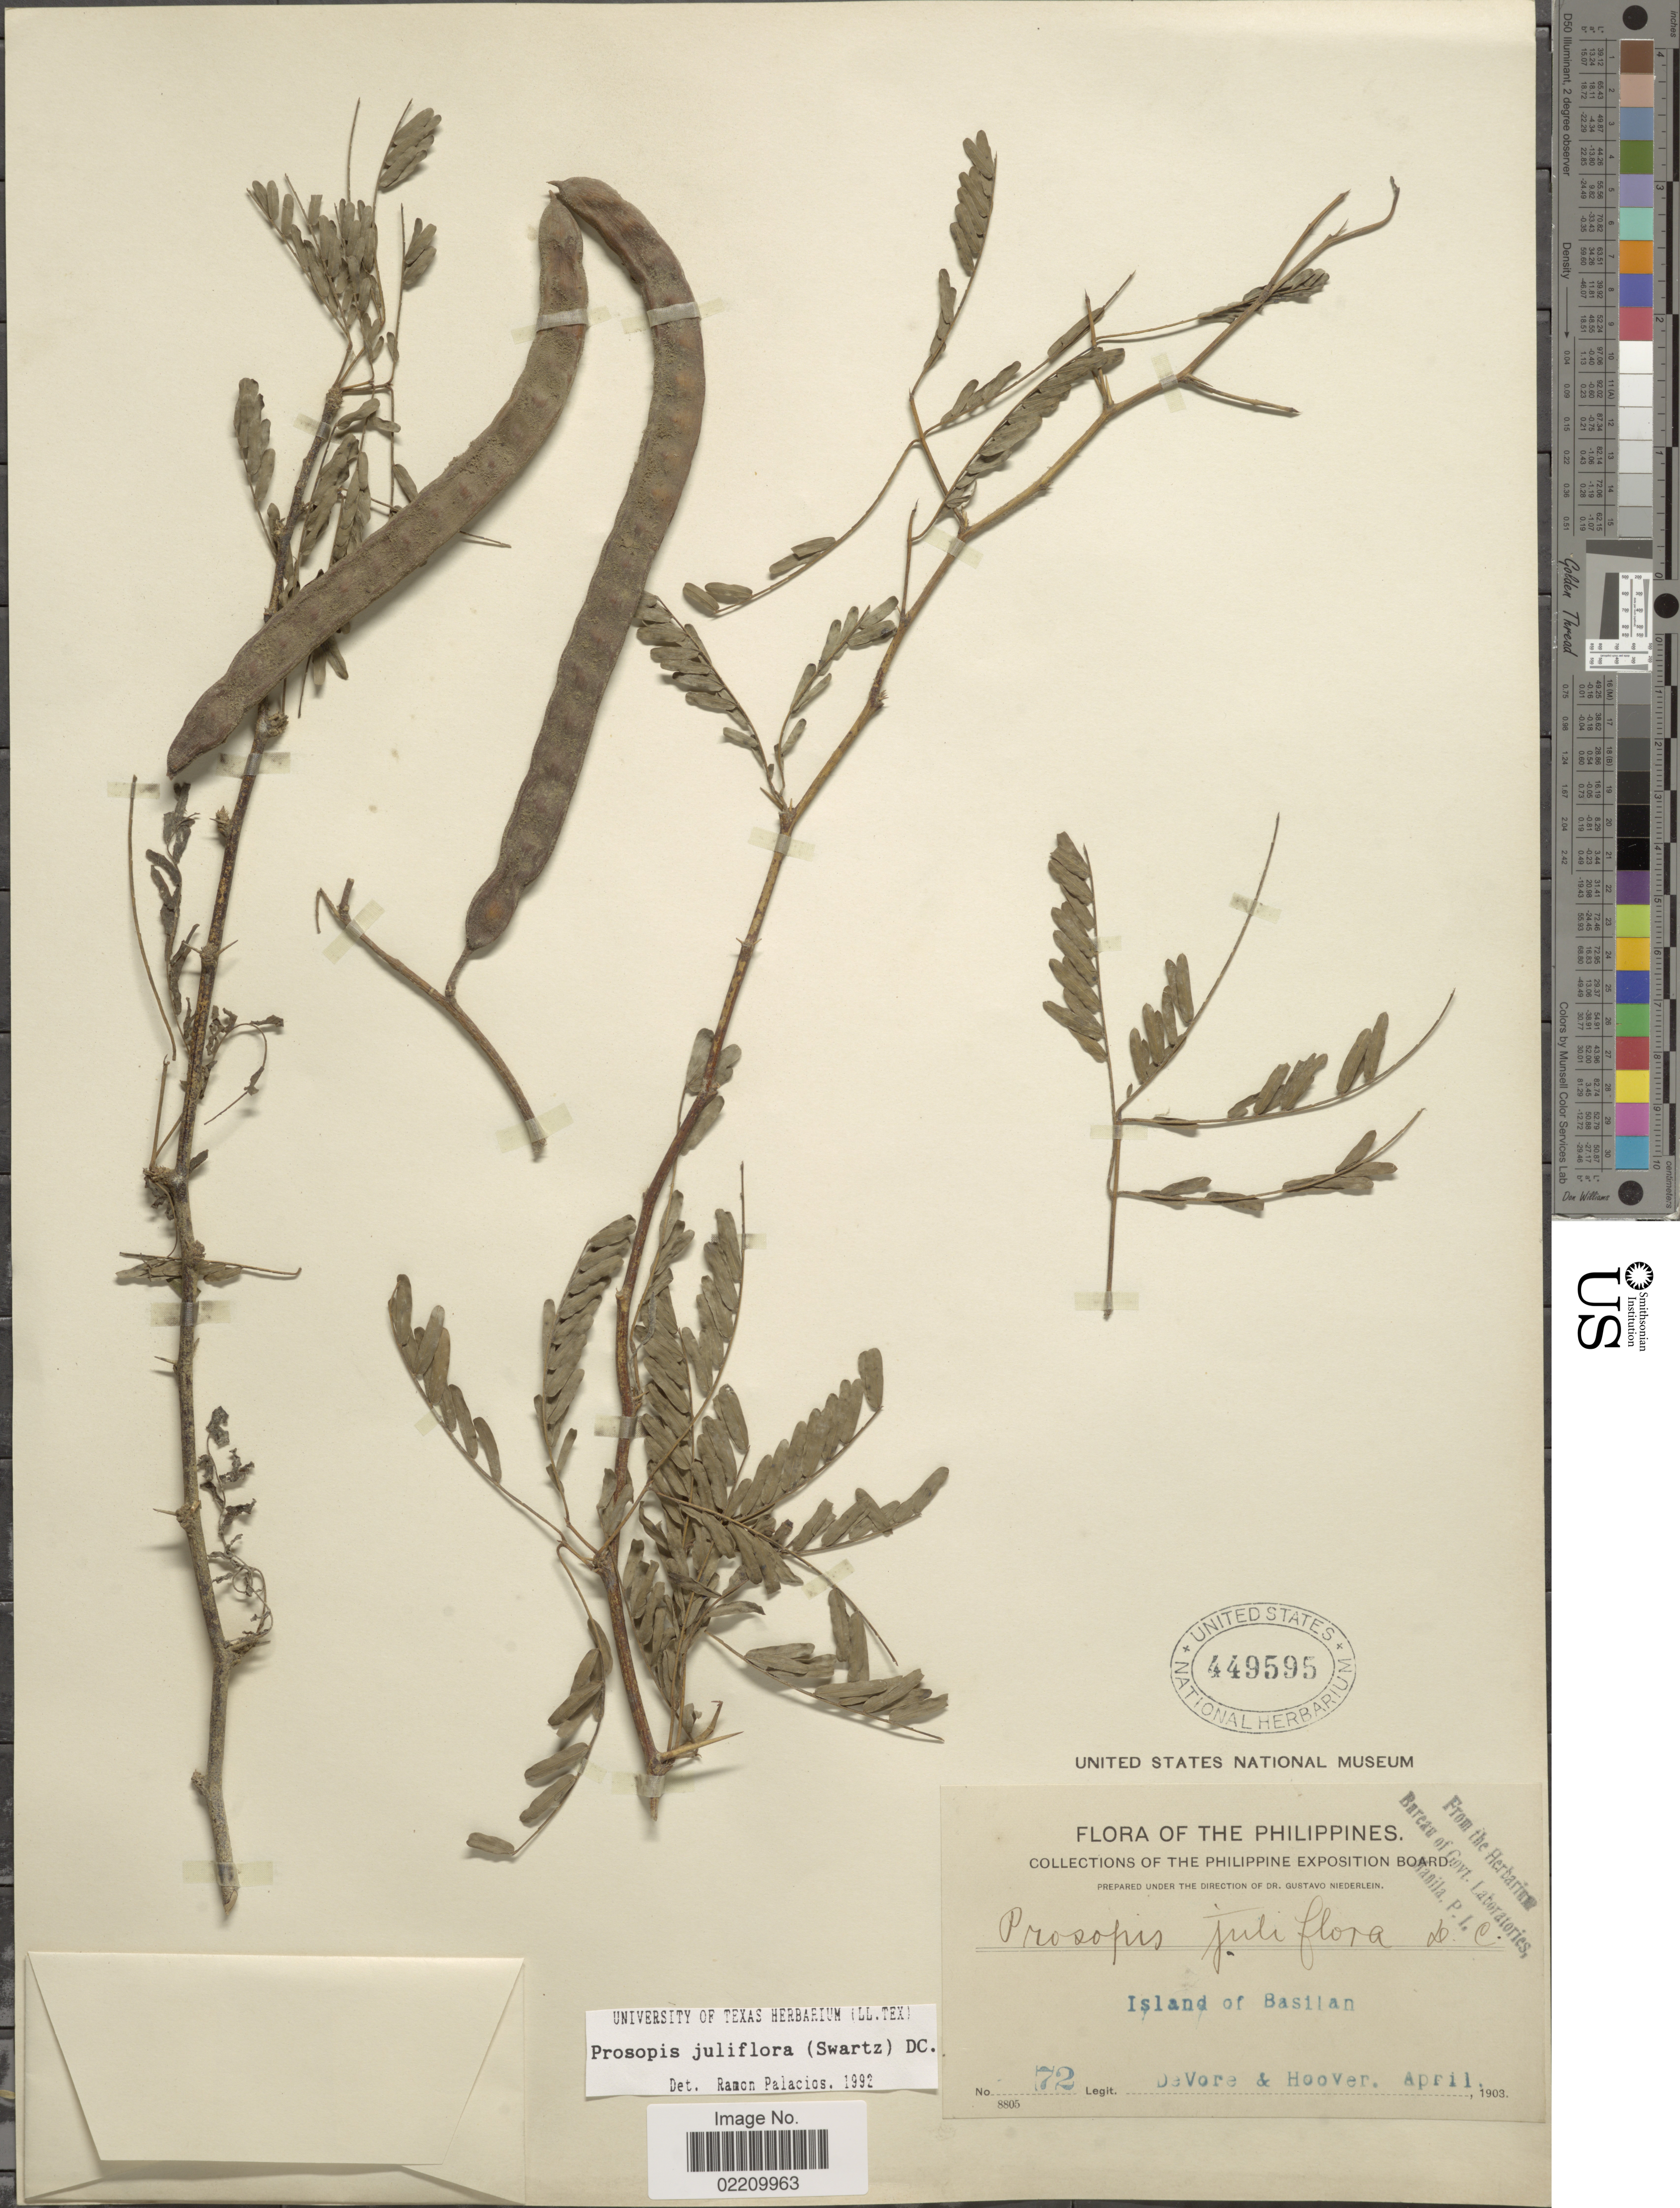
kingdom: Plantae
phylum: Tracheophyta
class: Magnoliopsida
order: Fabales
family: Fabaceae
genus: Neltuma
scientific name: Neltuma juliflora var. juliflora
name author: (Sw.) Raf.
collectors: B. F. DeVore & -- Hoover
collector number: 72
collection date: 1903-04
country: Philippines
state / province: Muslim Mindanao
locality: Island of Basilan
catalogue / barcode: US 449595